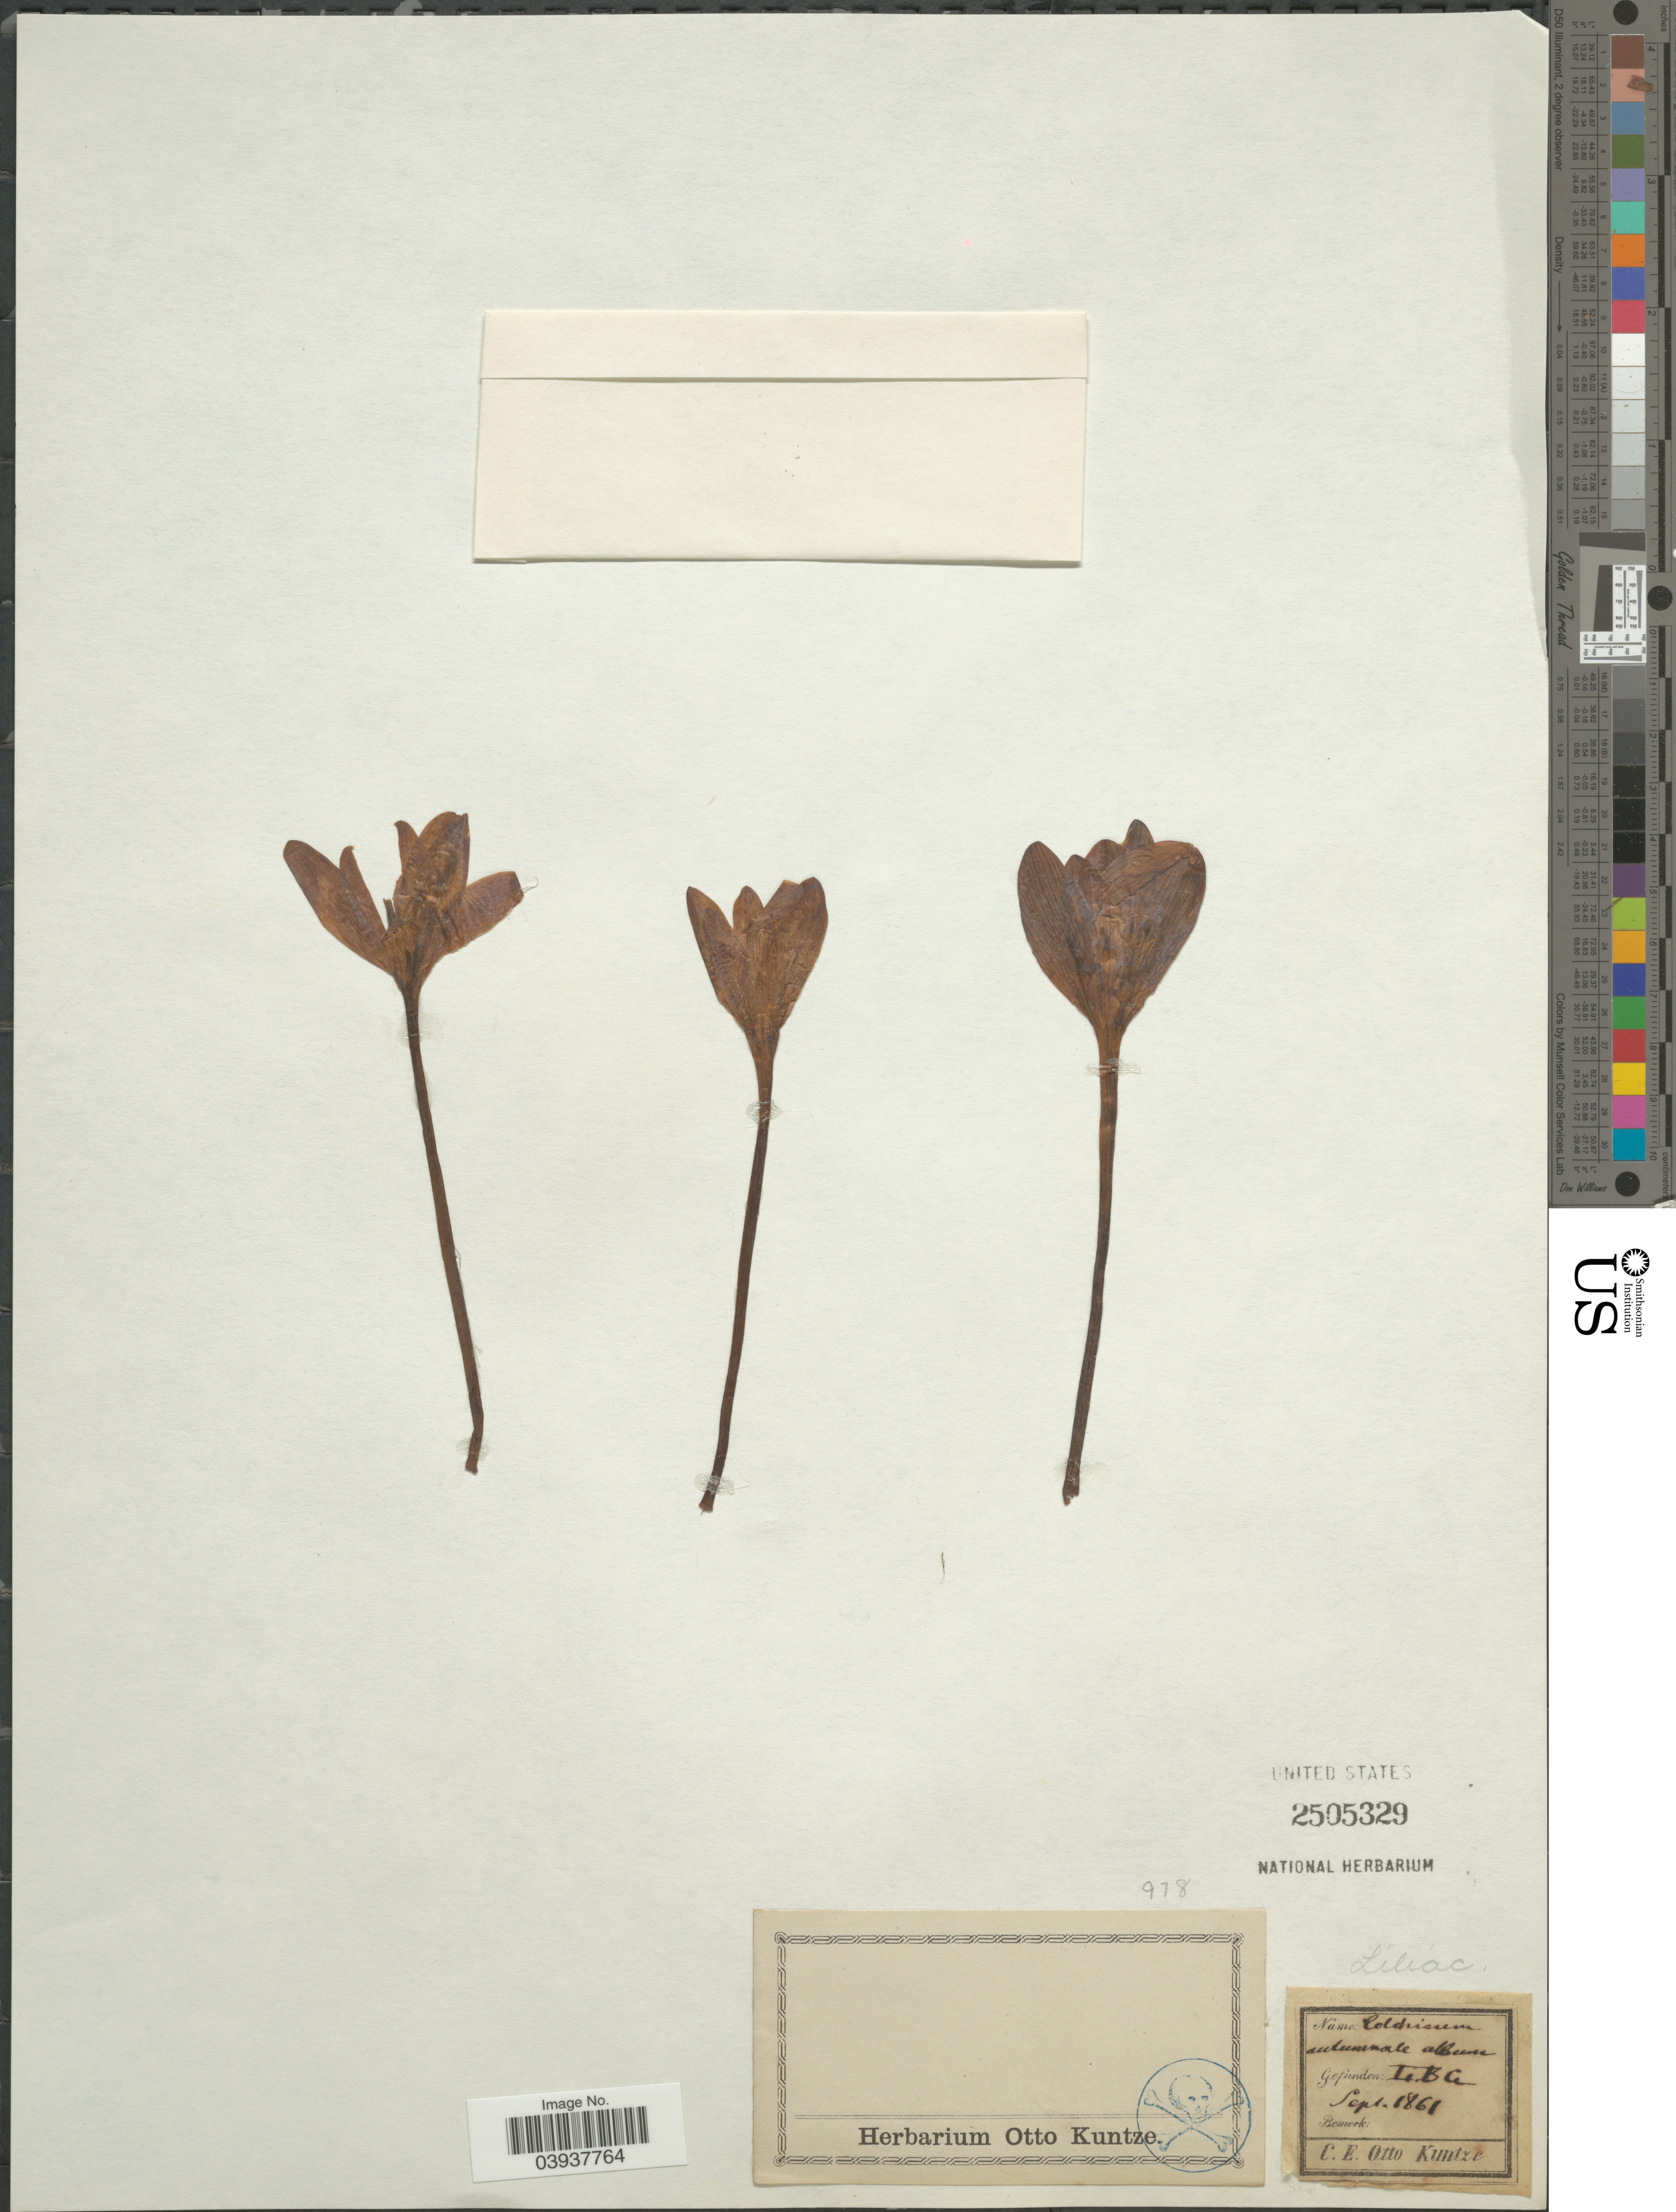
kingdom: Plantae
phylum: Tracheophyta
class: Liliopsida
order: Liliales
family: Colchicaceae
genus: Colchicum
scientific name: Colchicum autumnale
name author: L.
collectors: C.E.O. Kuntze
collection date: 1861-09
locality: LBG.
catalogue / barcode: US 2505329